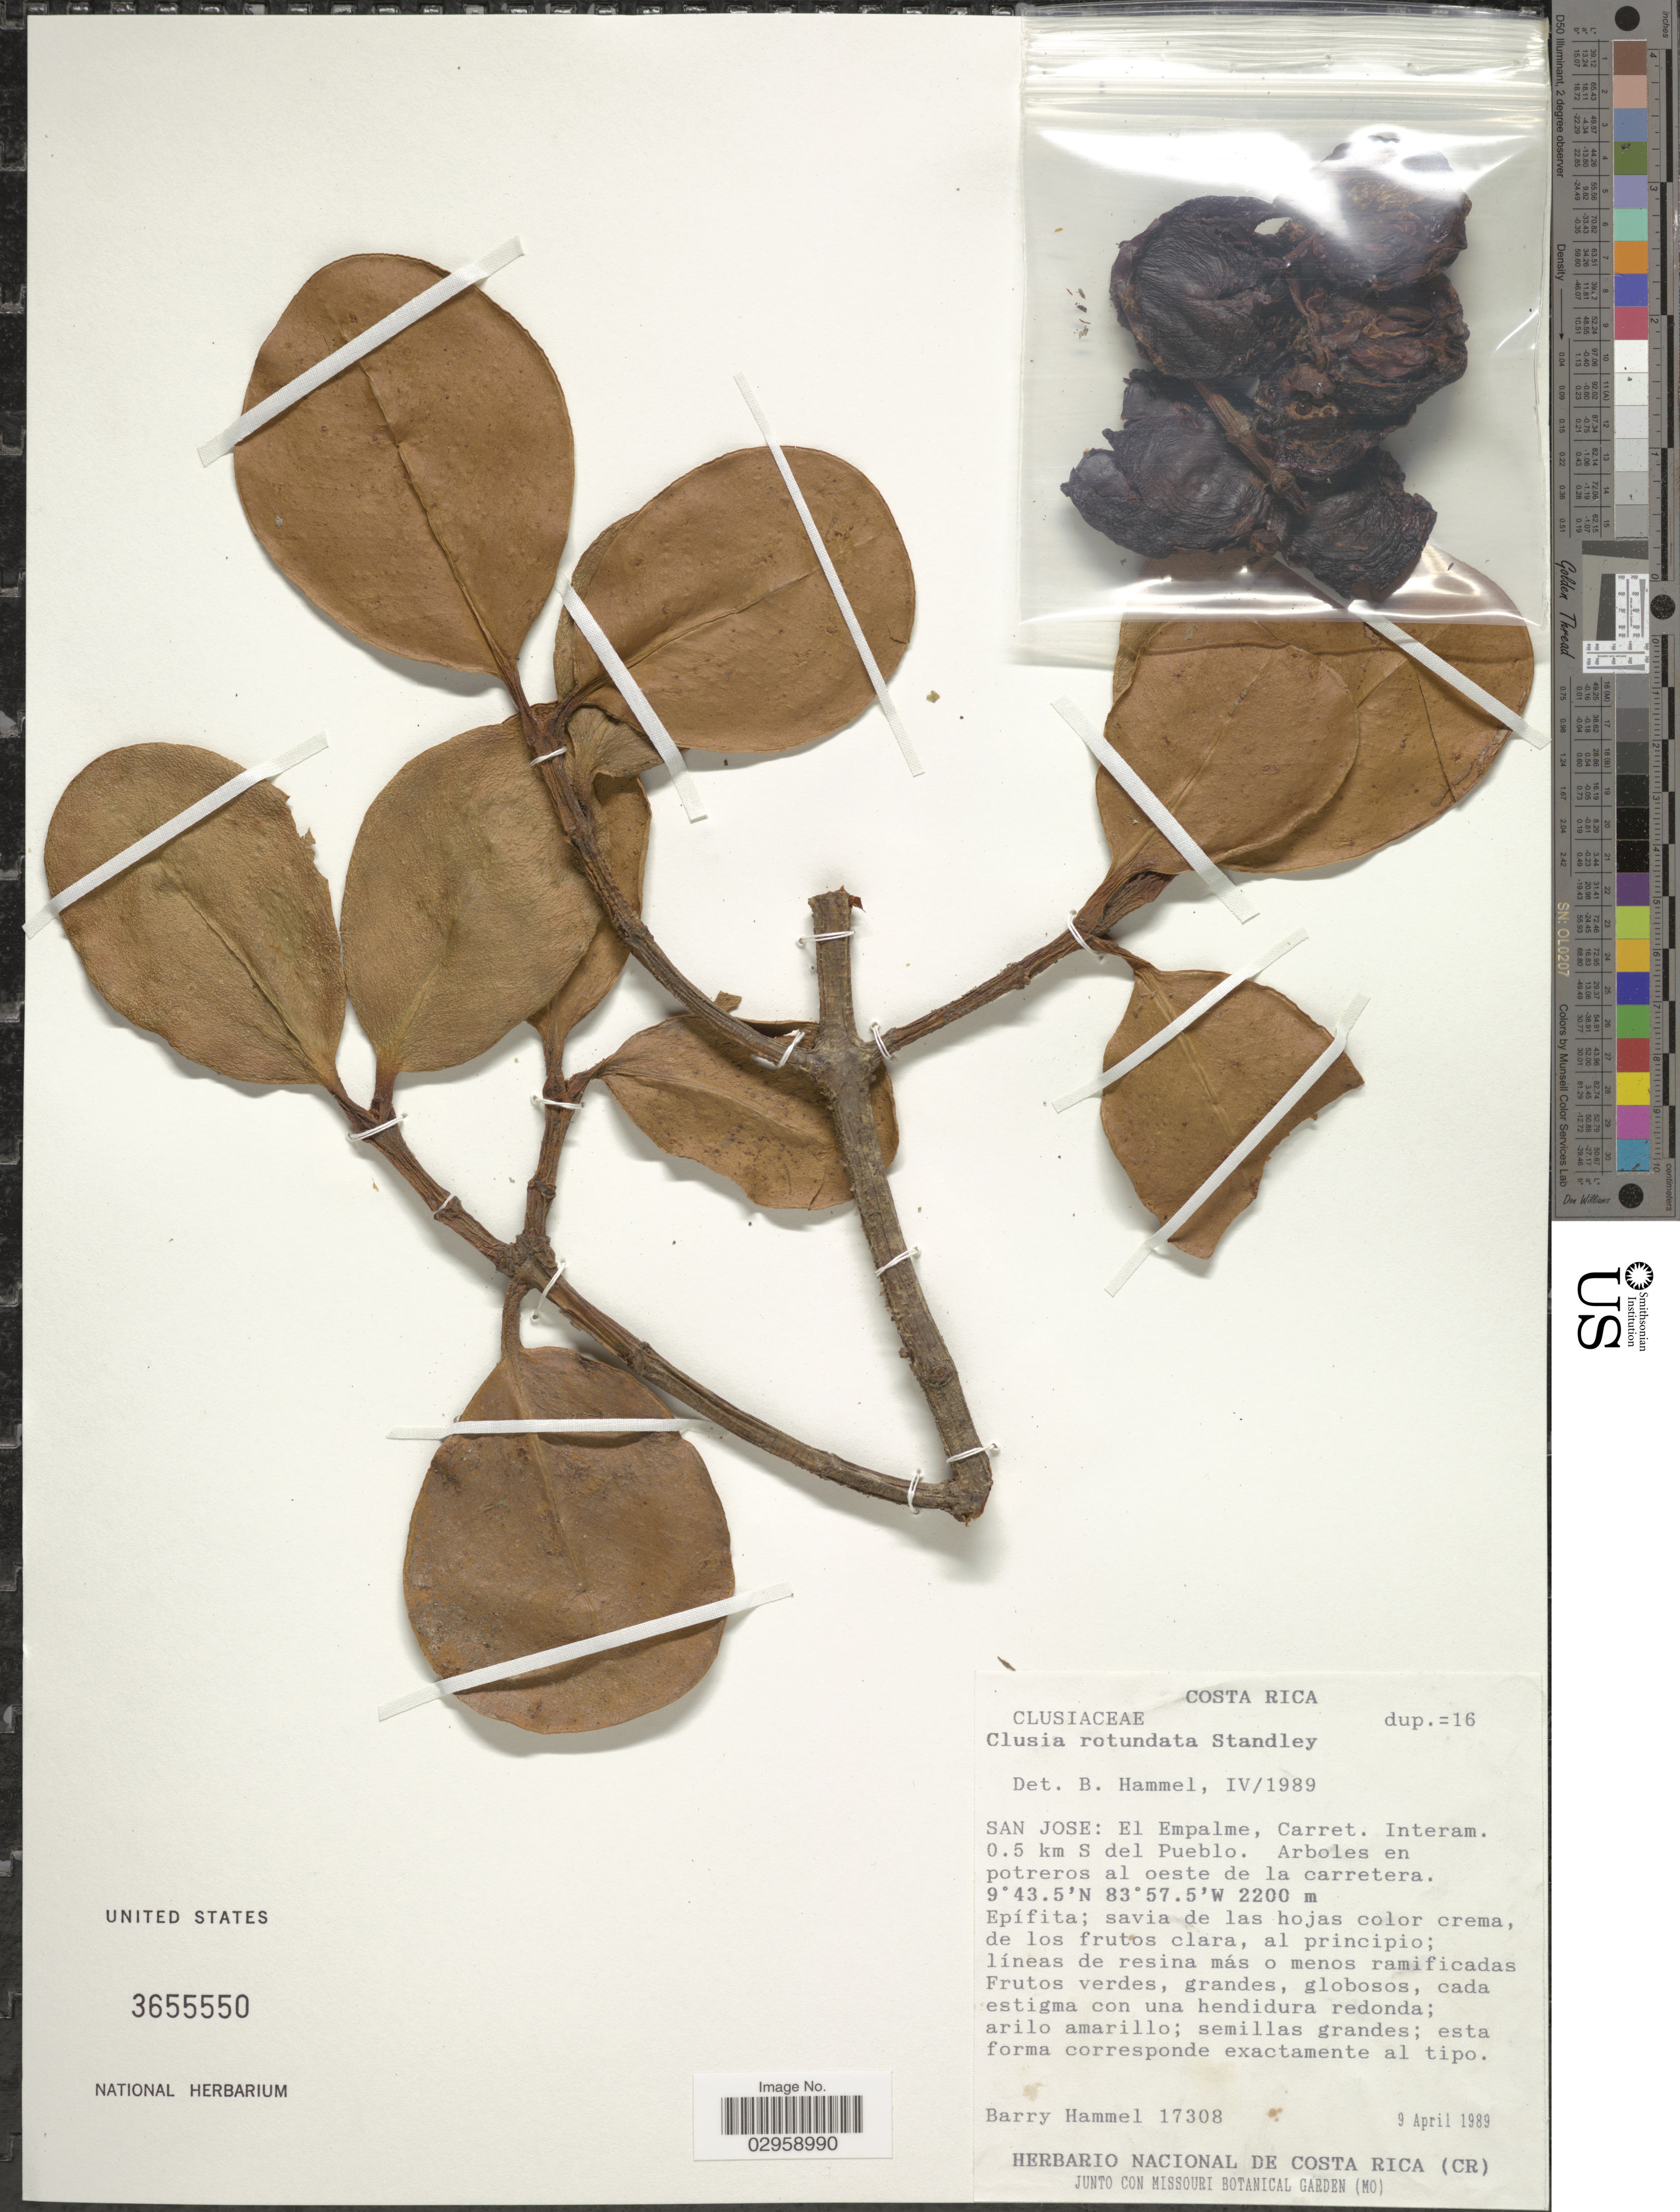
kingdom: Plantae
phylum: Tracheophyta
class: Magnoliopsida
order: Malpighiales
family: Clusiaceae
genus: Clusia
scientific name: Clusia rotundata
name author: Standl.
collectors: B. Hammel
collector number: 17308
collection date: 1989-04-09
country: Costa Rica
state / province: San José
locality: El Empalme, Carret. Interam. 0.5 km S del Pueblo. Arboles en potreros al oeste de la carretera. Epífita.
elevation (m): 2200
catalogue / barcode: US 3655550